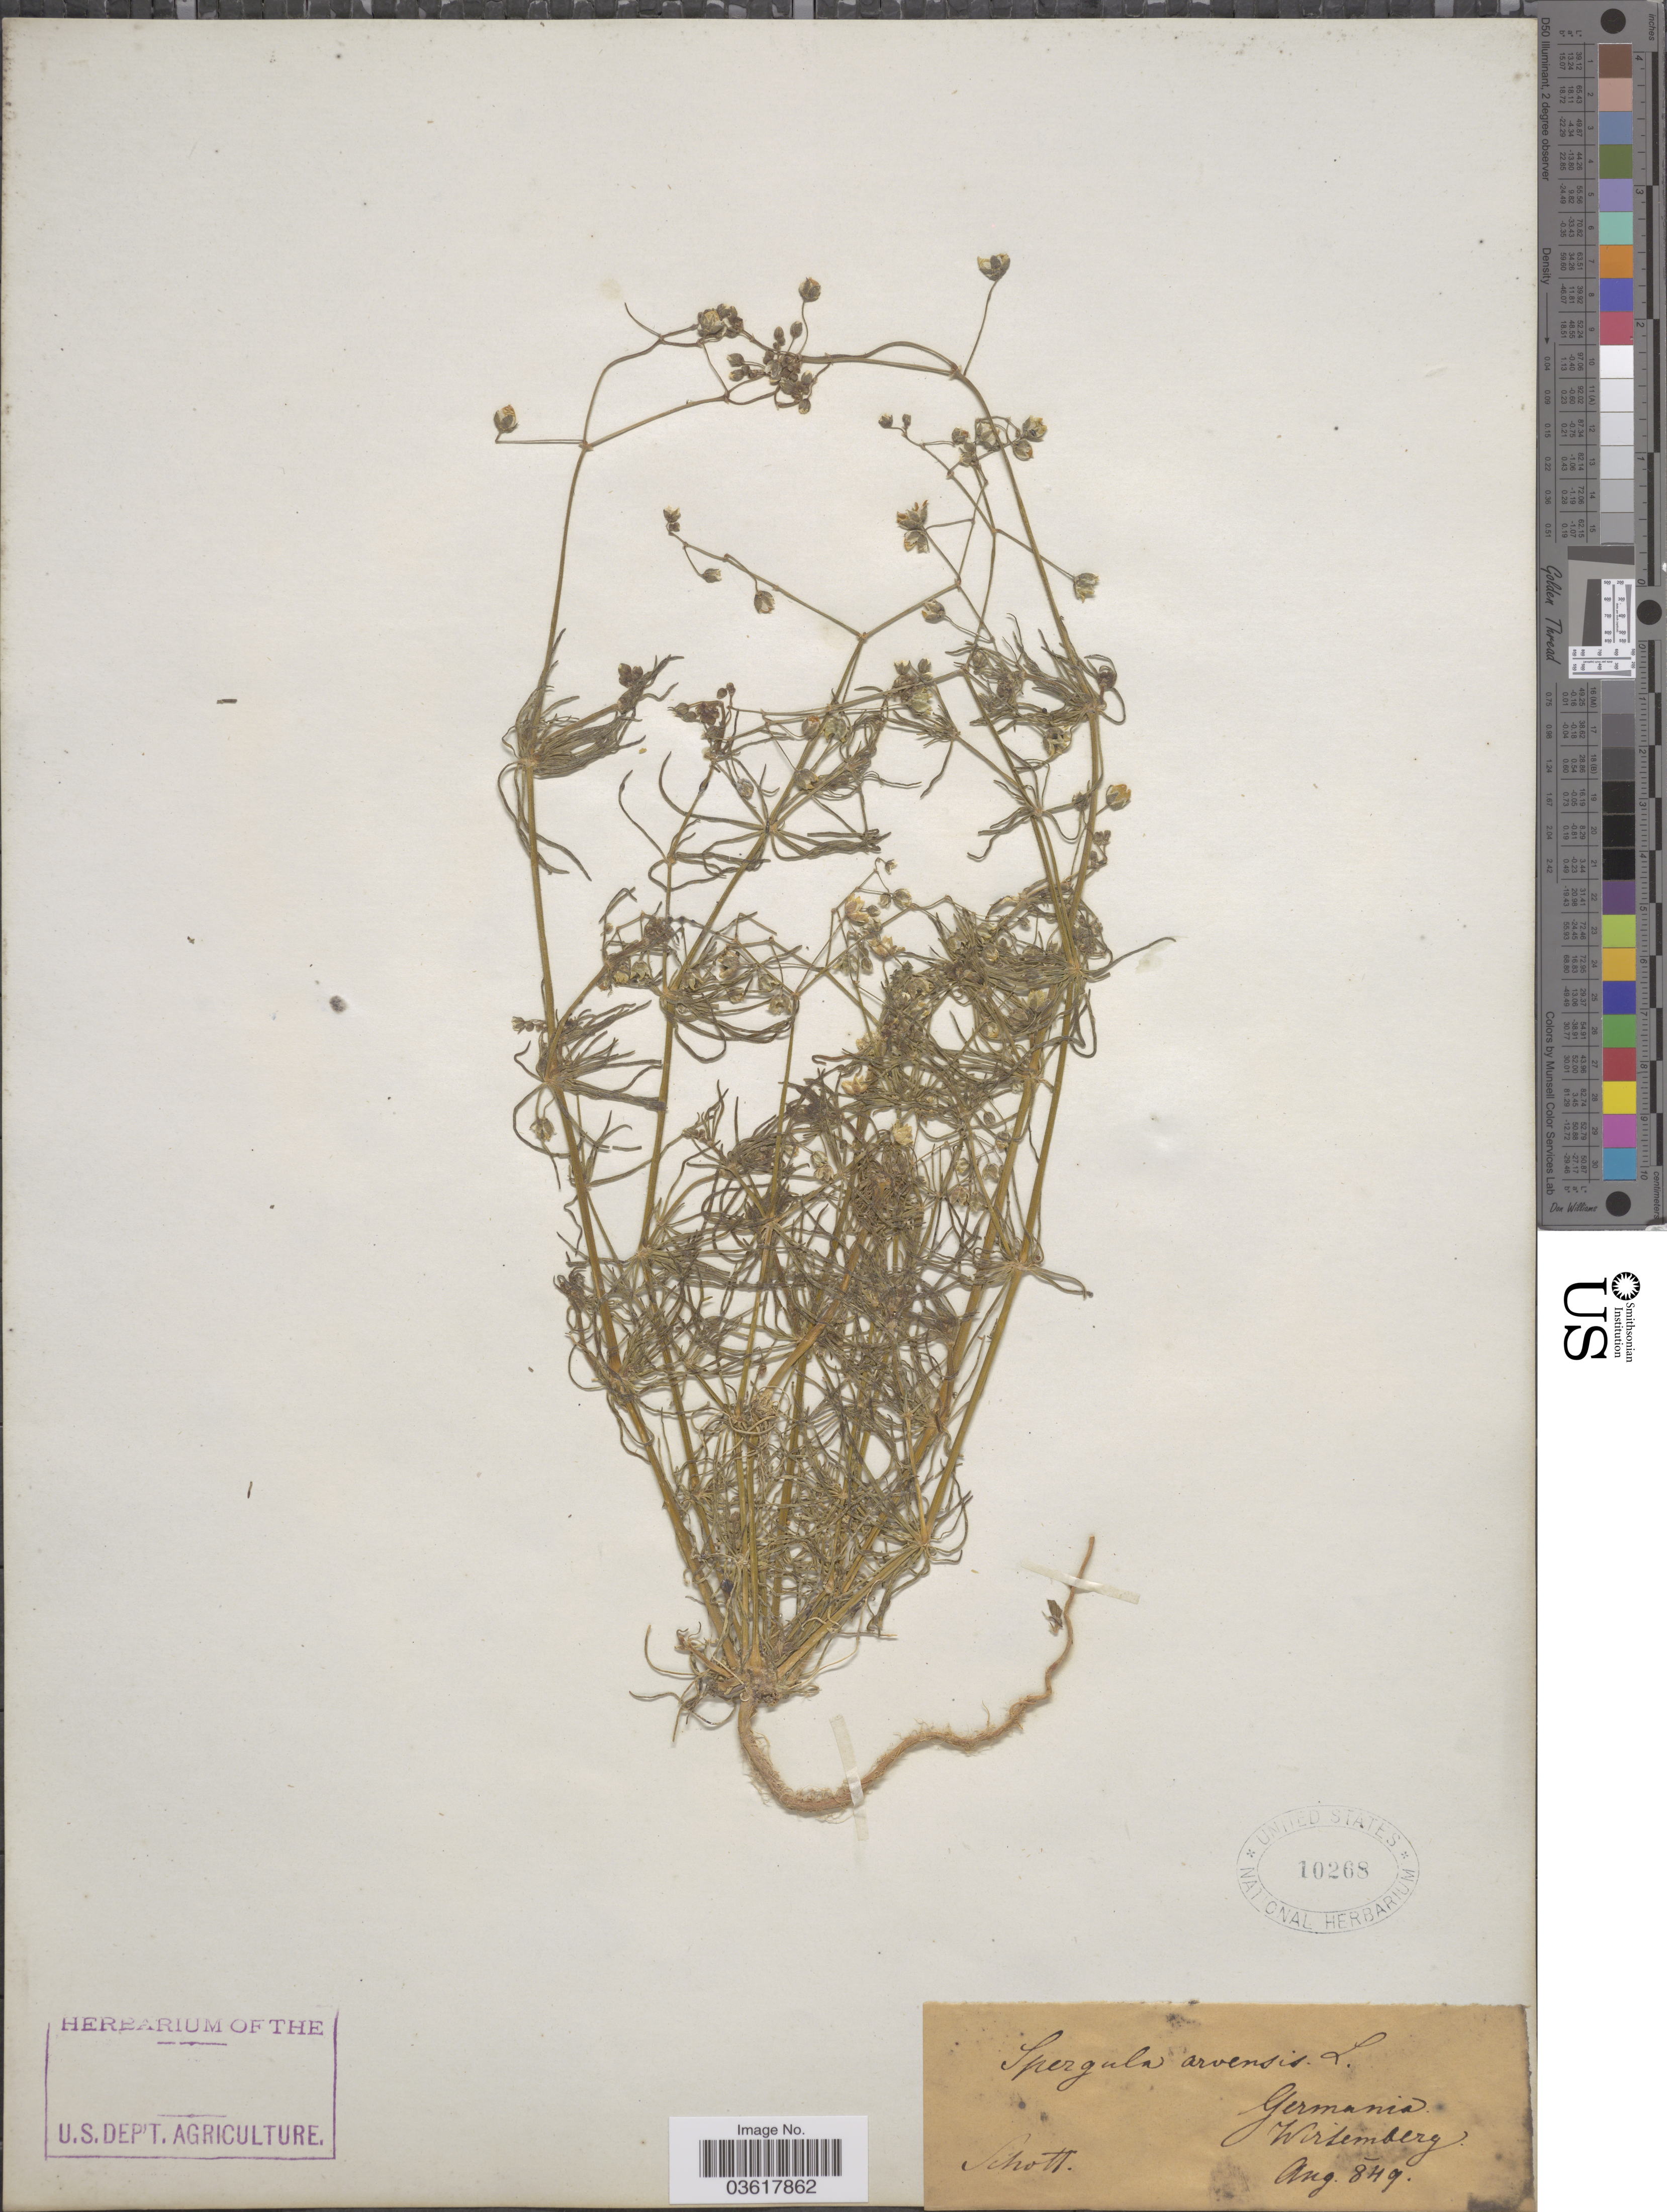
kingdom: Plantae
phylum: Tracheophyta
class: Magnoliopsida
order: Caryophyllales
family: Caryophyllaceae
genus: Spergula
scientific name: Spergula arvensis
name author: L.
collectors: Schott, --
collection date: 1849-08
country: Germany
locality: Wirtemberg.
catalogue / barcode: US 10268